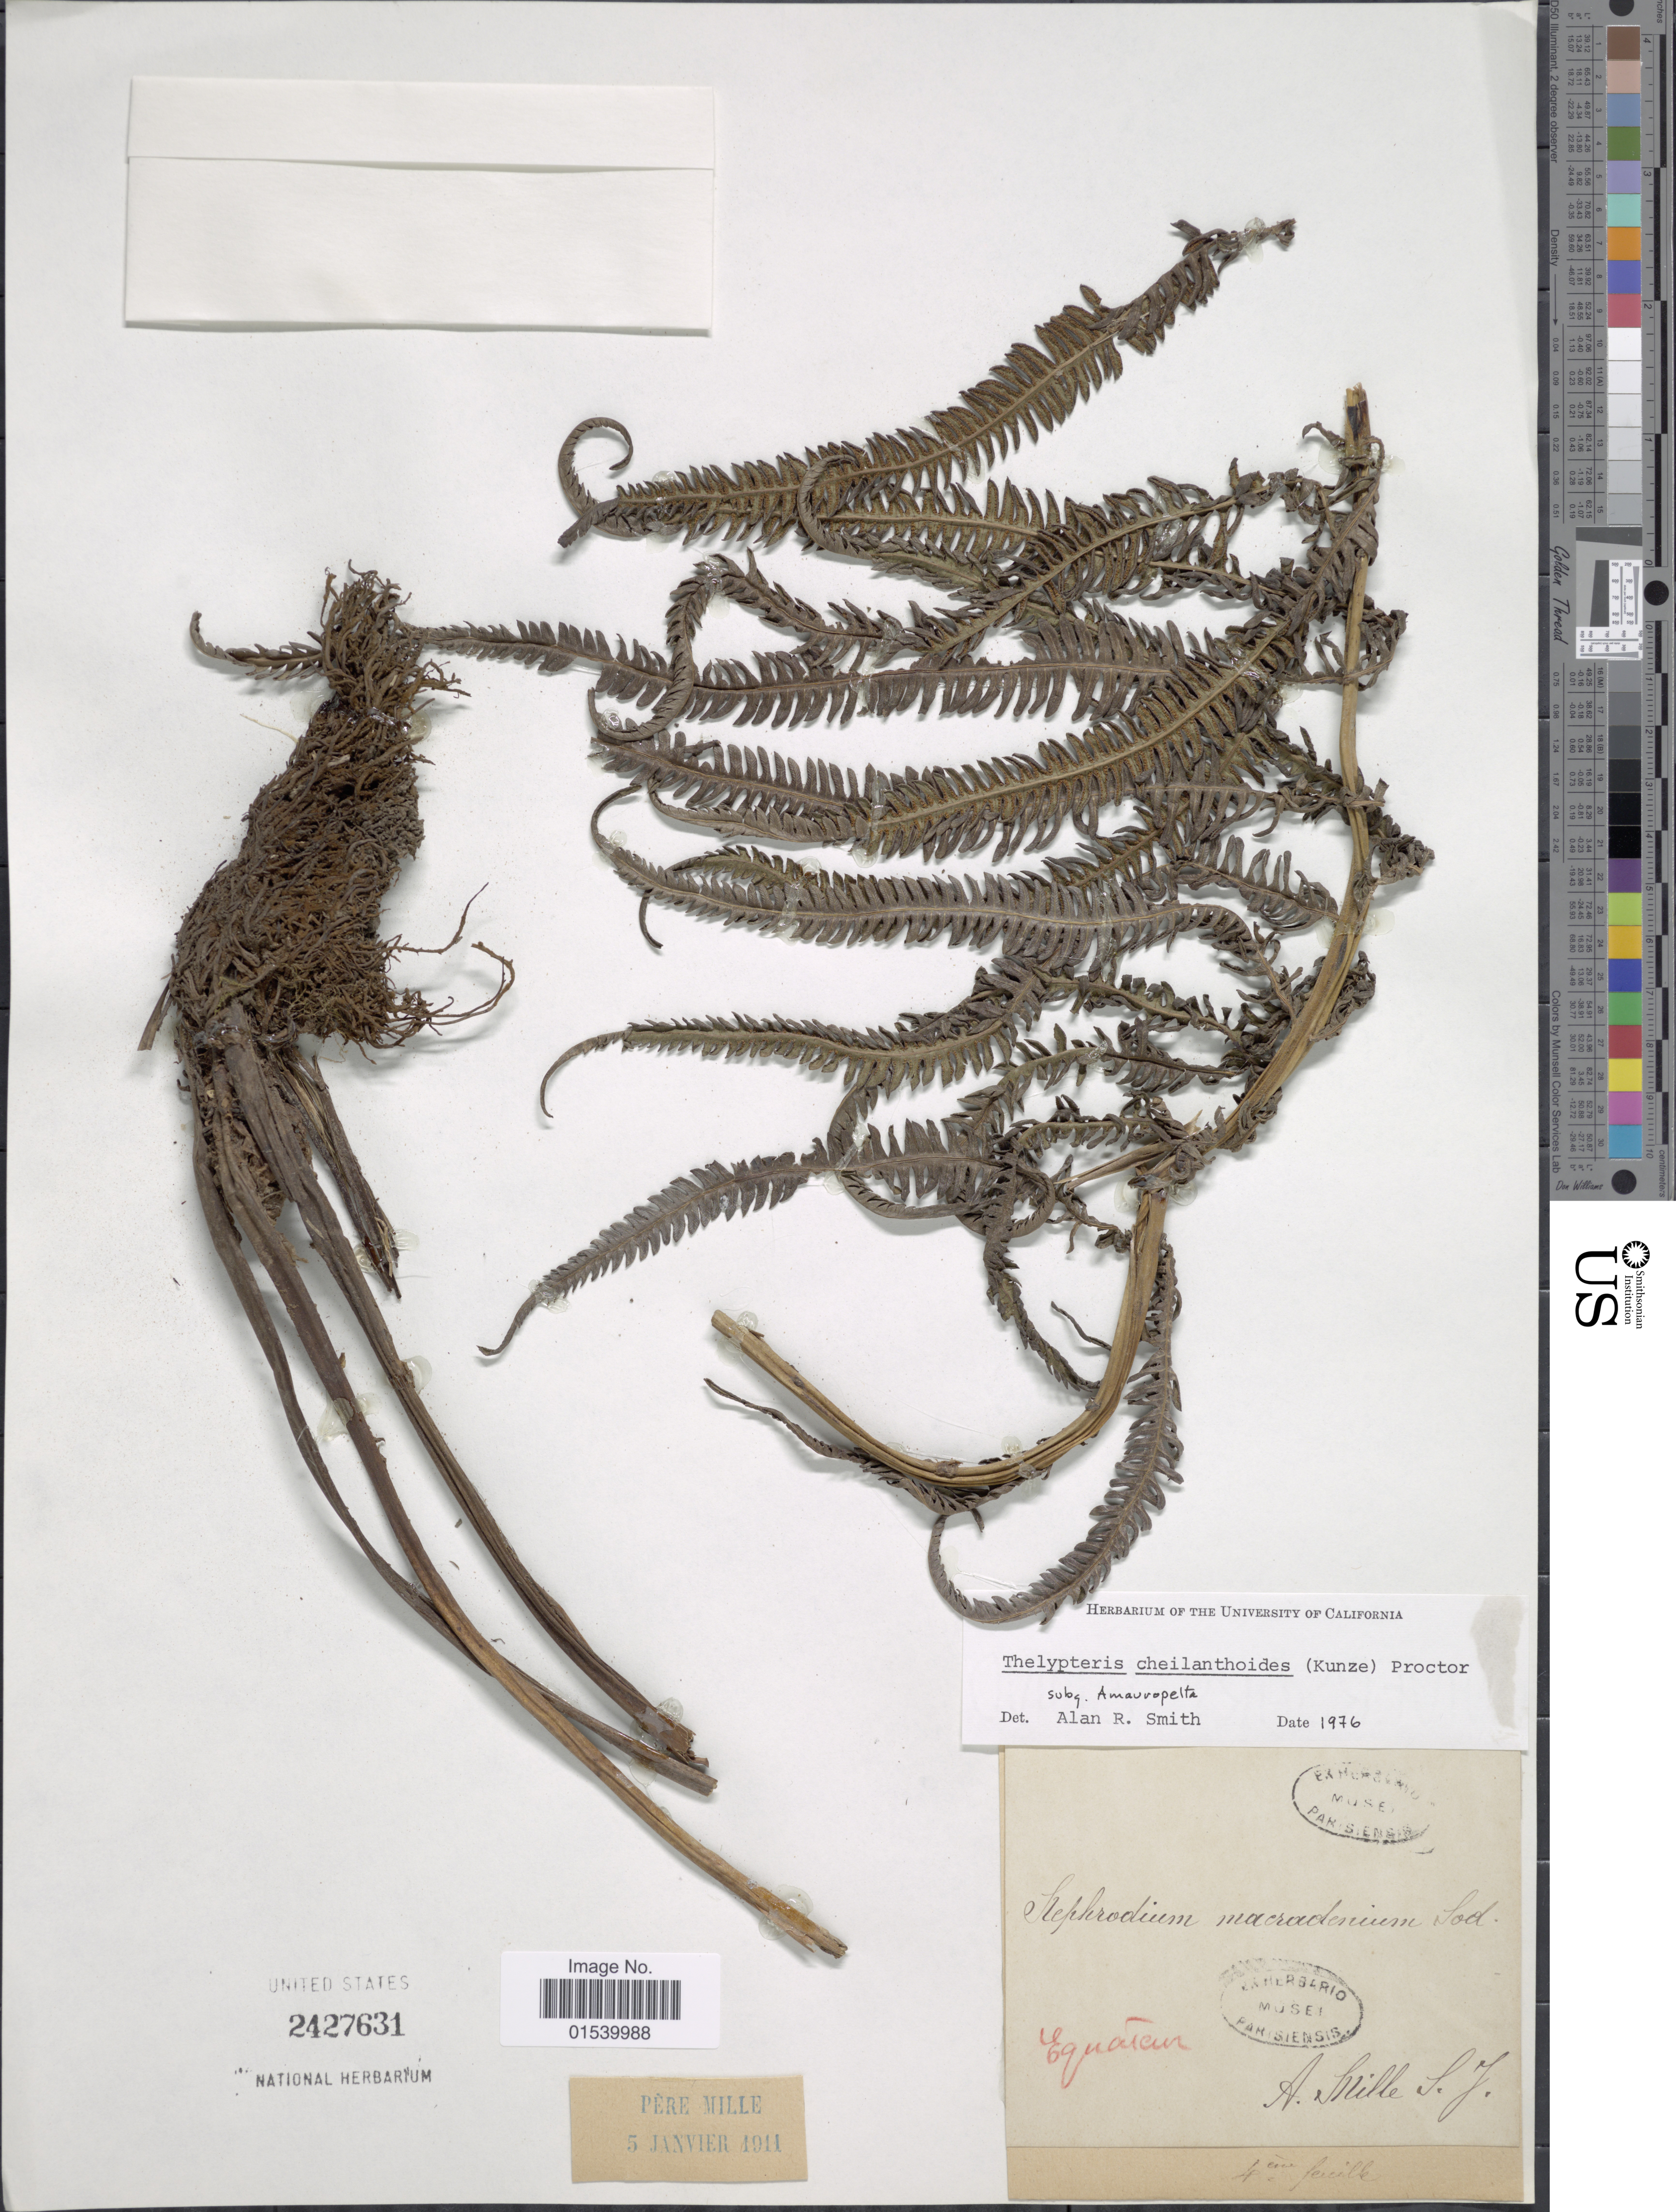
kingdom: Plantae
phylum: Tracheophyta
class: Polypodiopsida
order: Polypodiales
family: Thelypteridaceae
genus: Amauropelta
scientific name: Amauropelta cheilanthoides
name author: (Kunze) Á. Löve & D. Löve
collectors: A. Mille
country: Ecuador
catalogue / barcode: US 2427631